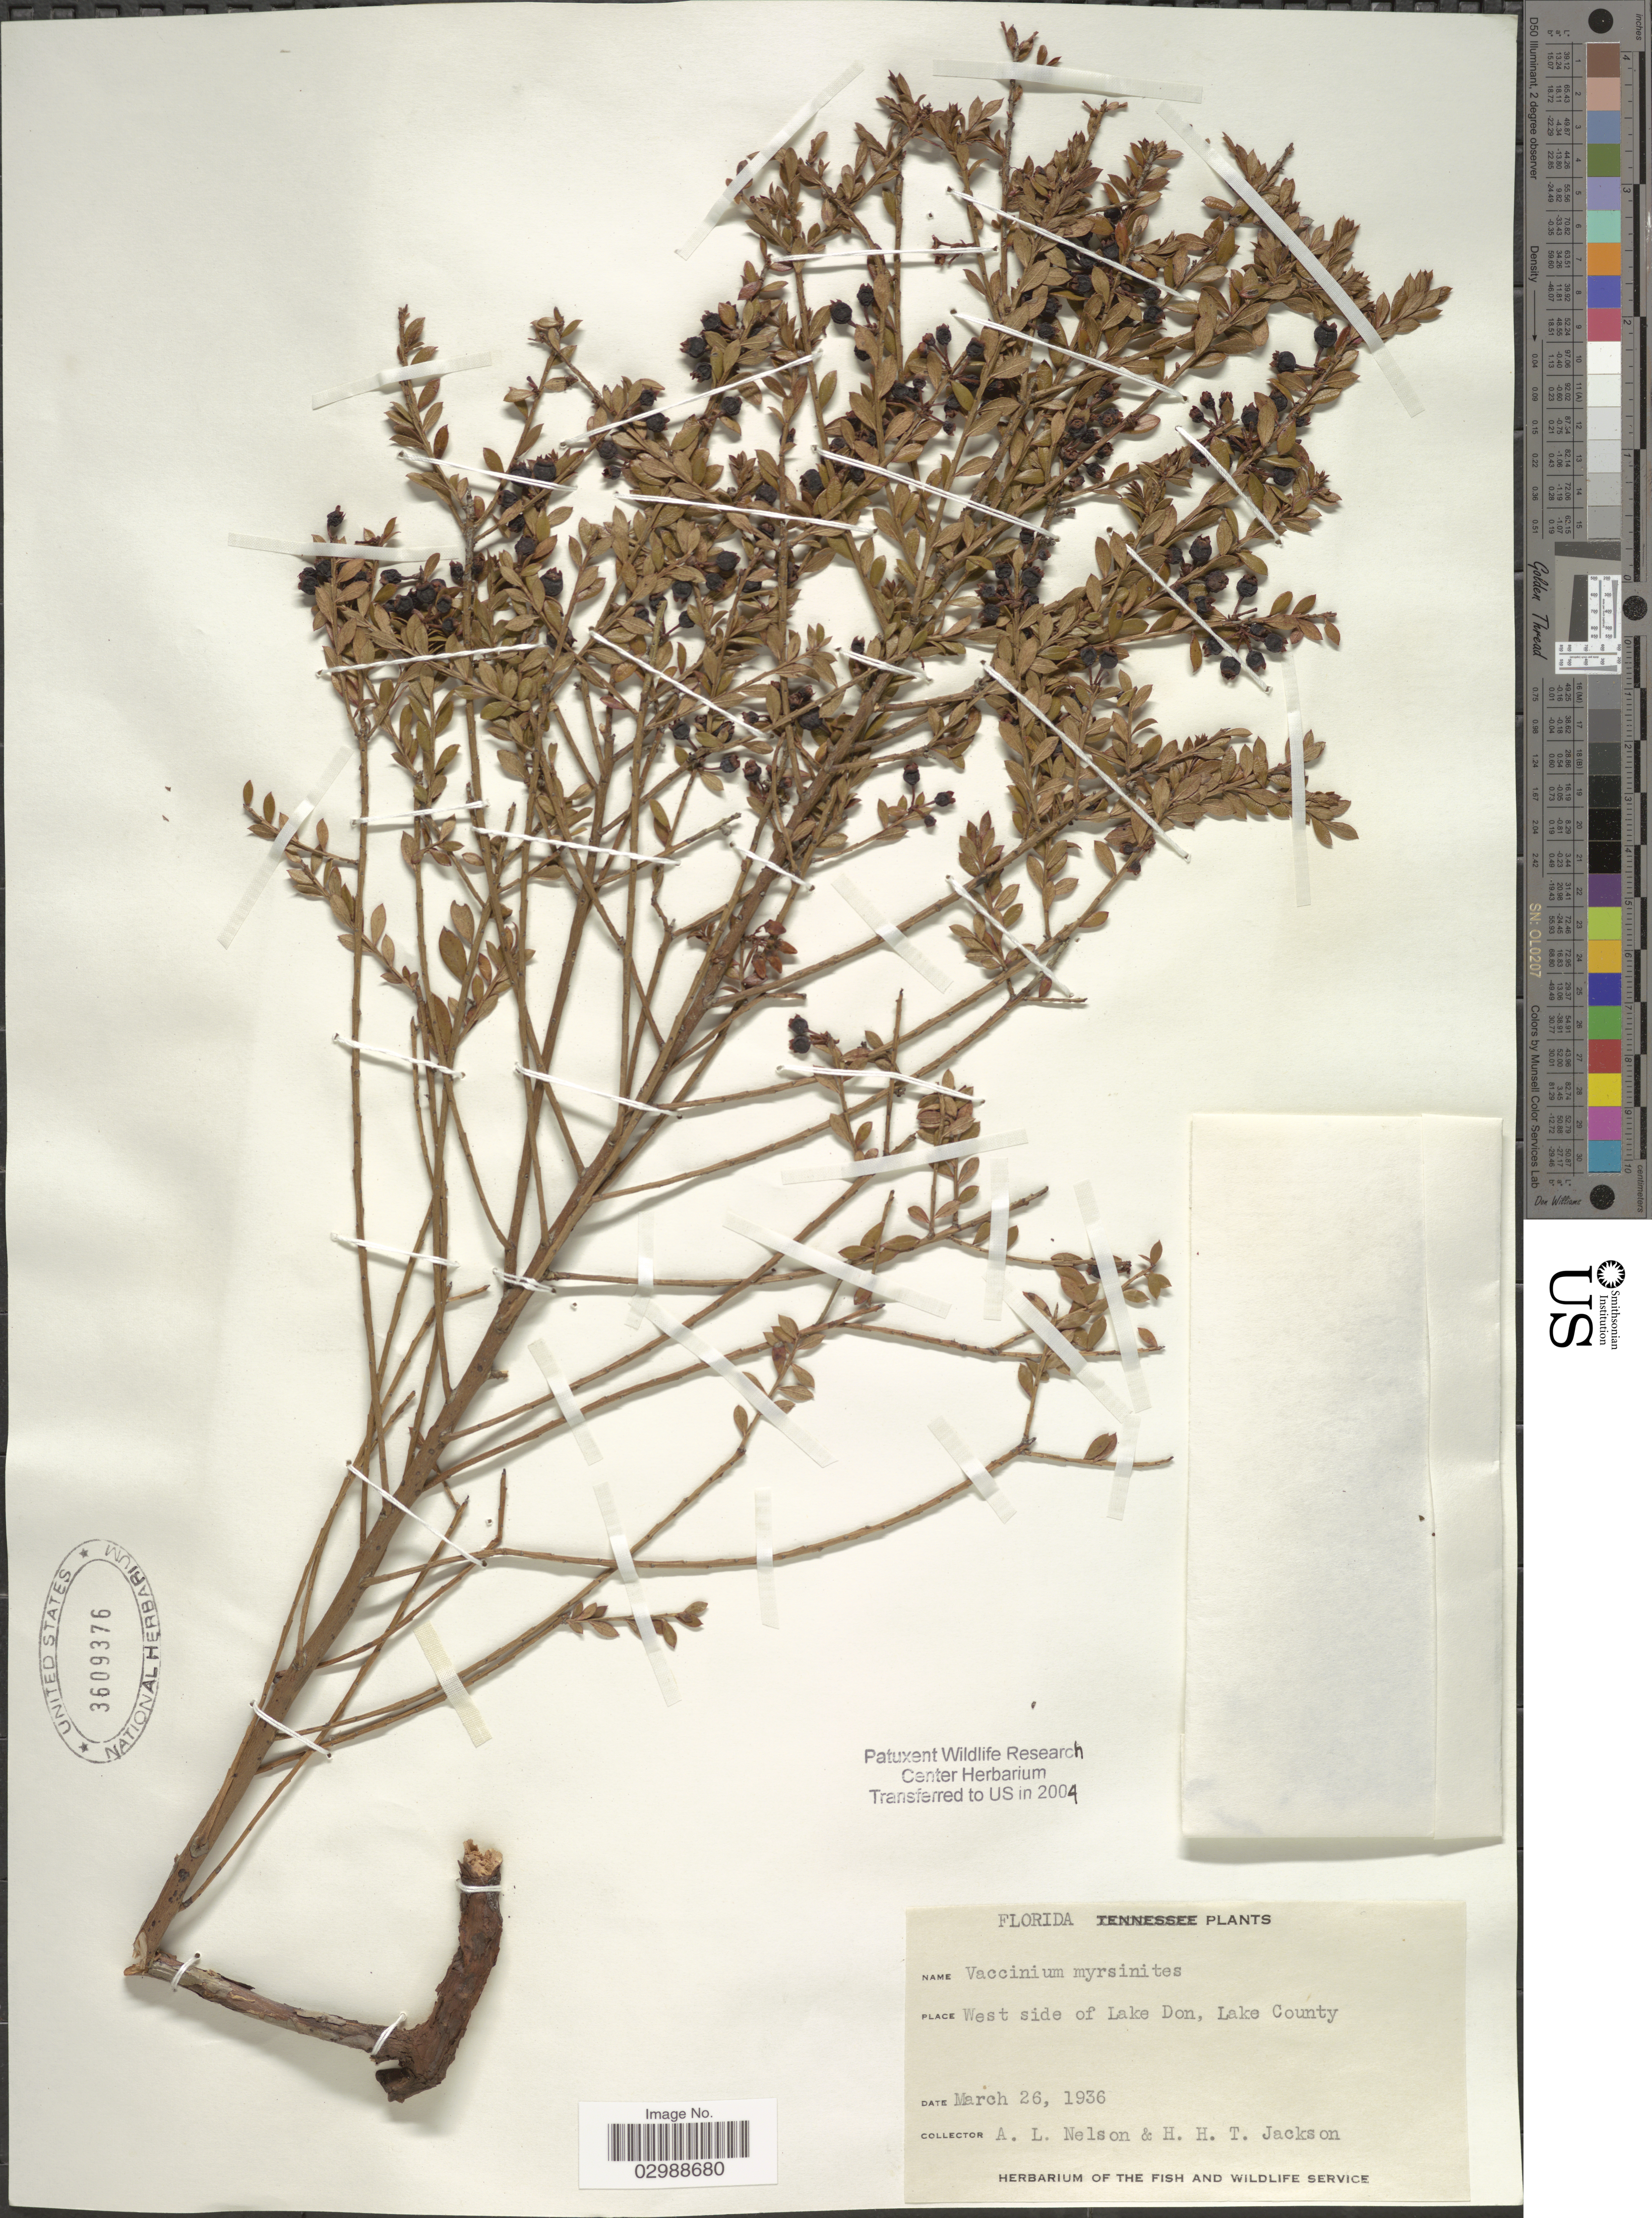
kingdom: Plantae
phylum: Tracheophyta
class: Magnoliopsida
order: Ericales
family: Ericaceae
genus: Vaccinium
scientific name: Vaccinium myrsinites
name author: Lam.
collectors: A. L. Nelson & H. Jackson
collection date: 1936-03-26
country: United States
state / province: Florida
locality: West side of Lake Don, Lake County.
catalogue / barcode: US 3609376